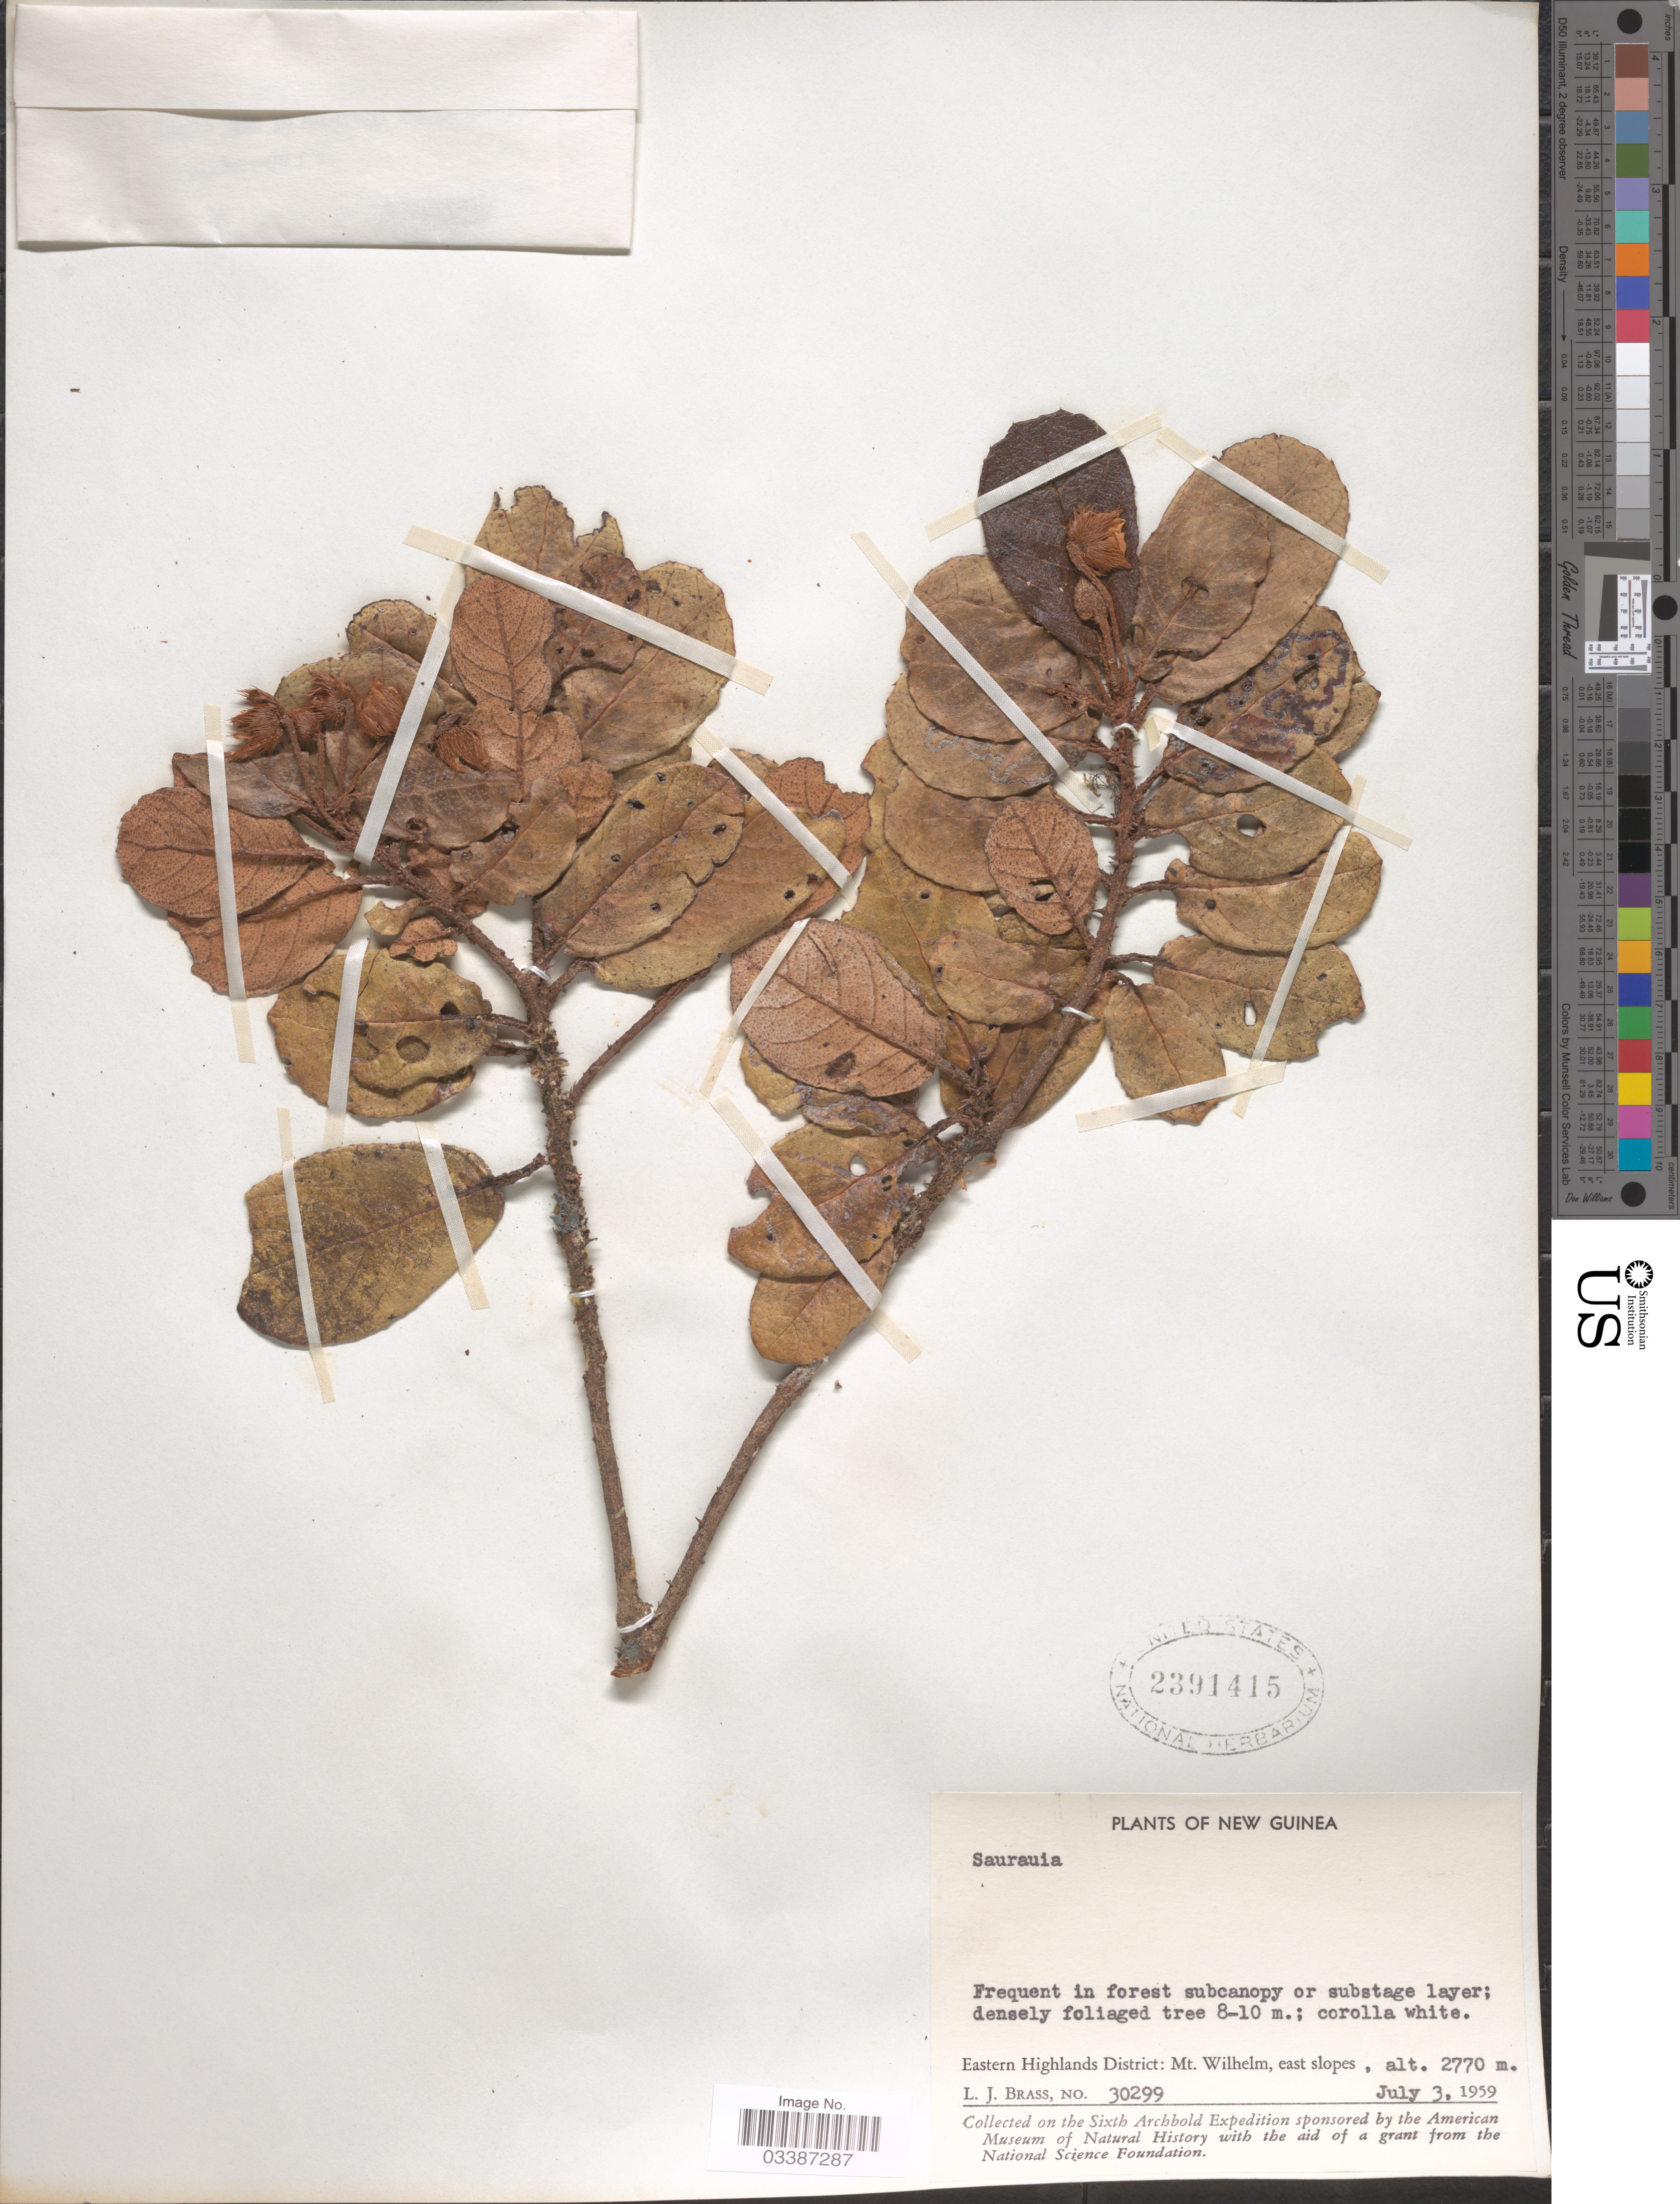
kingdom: Plantae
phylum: Tracheophyta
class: Magnoliopsida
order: Ericales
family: Actinidiaceae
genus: Saurauia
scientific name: Saurauia sp.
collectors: L. J. Brass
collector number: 30299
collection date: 1959-07-03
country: Papua New Guinea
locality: New Guinea. Eastern Highlands District: Mt. Wilhelm, east slopes.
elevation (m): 2770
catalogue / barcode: US 2391415